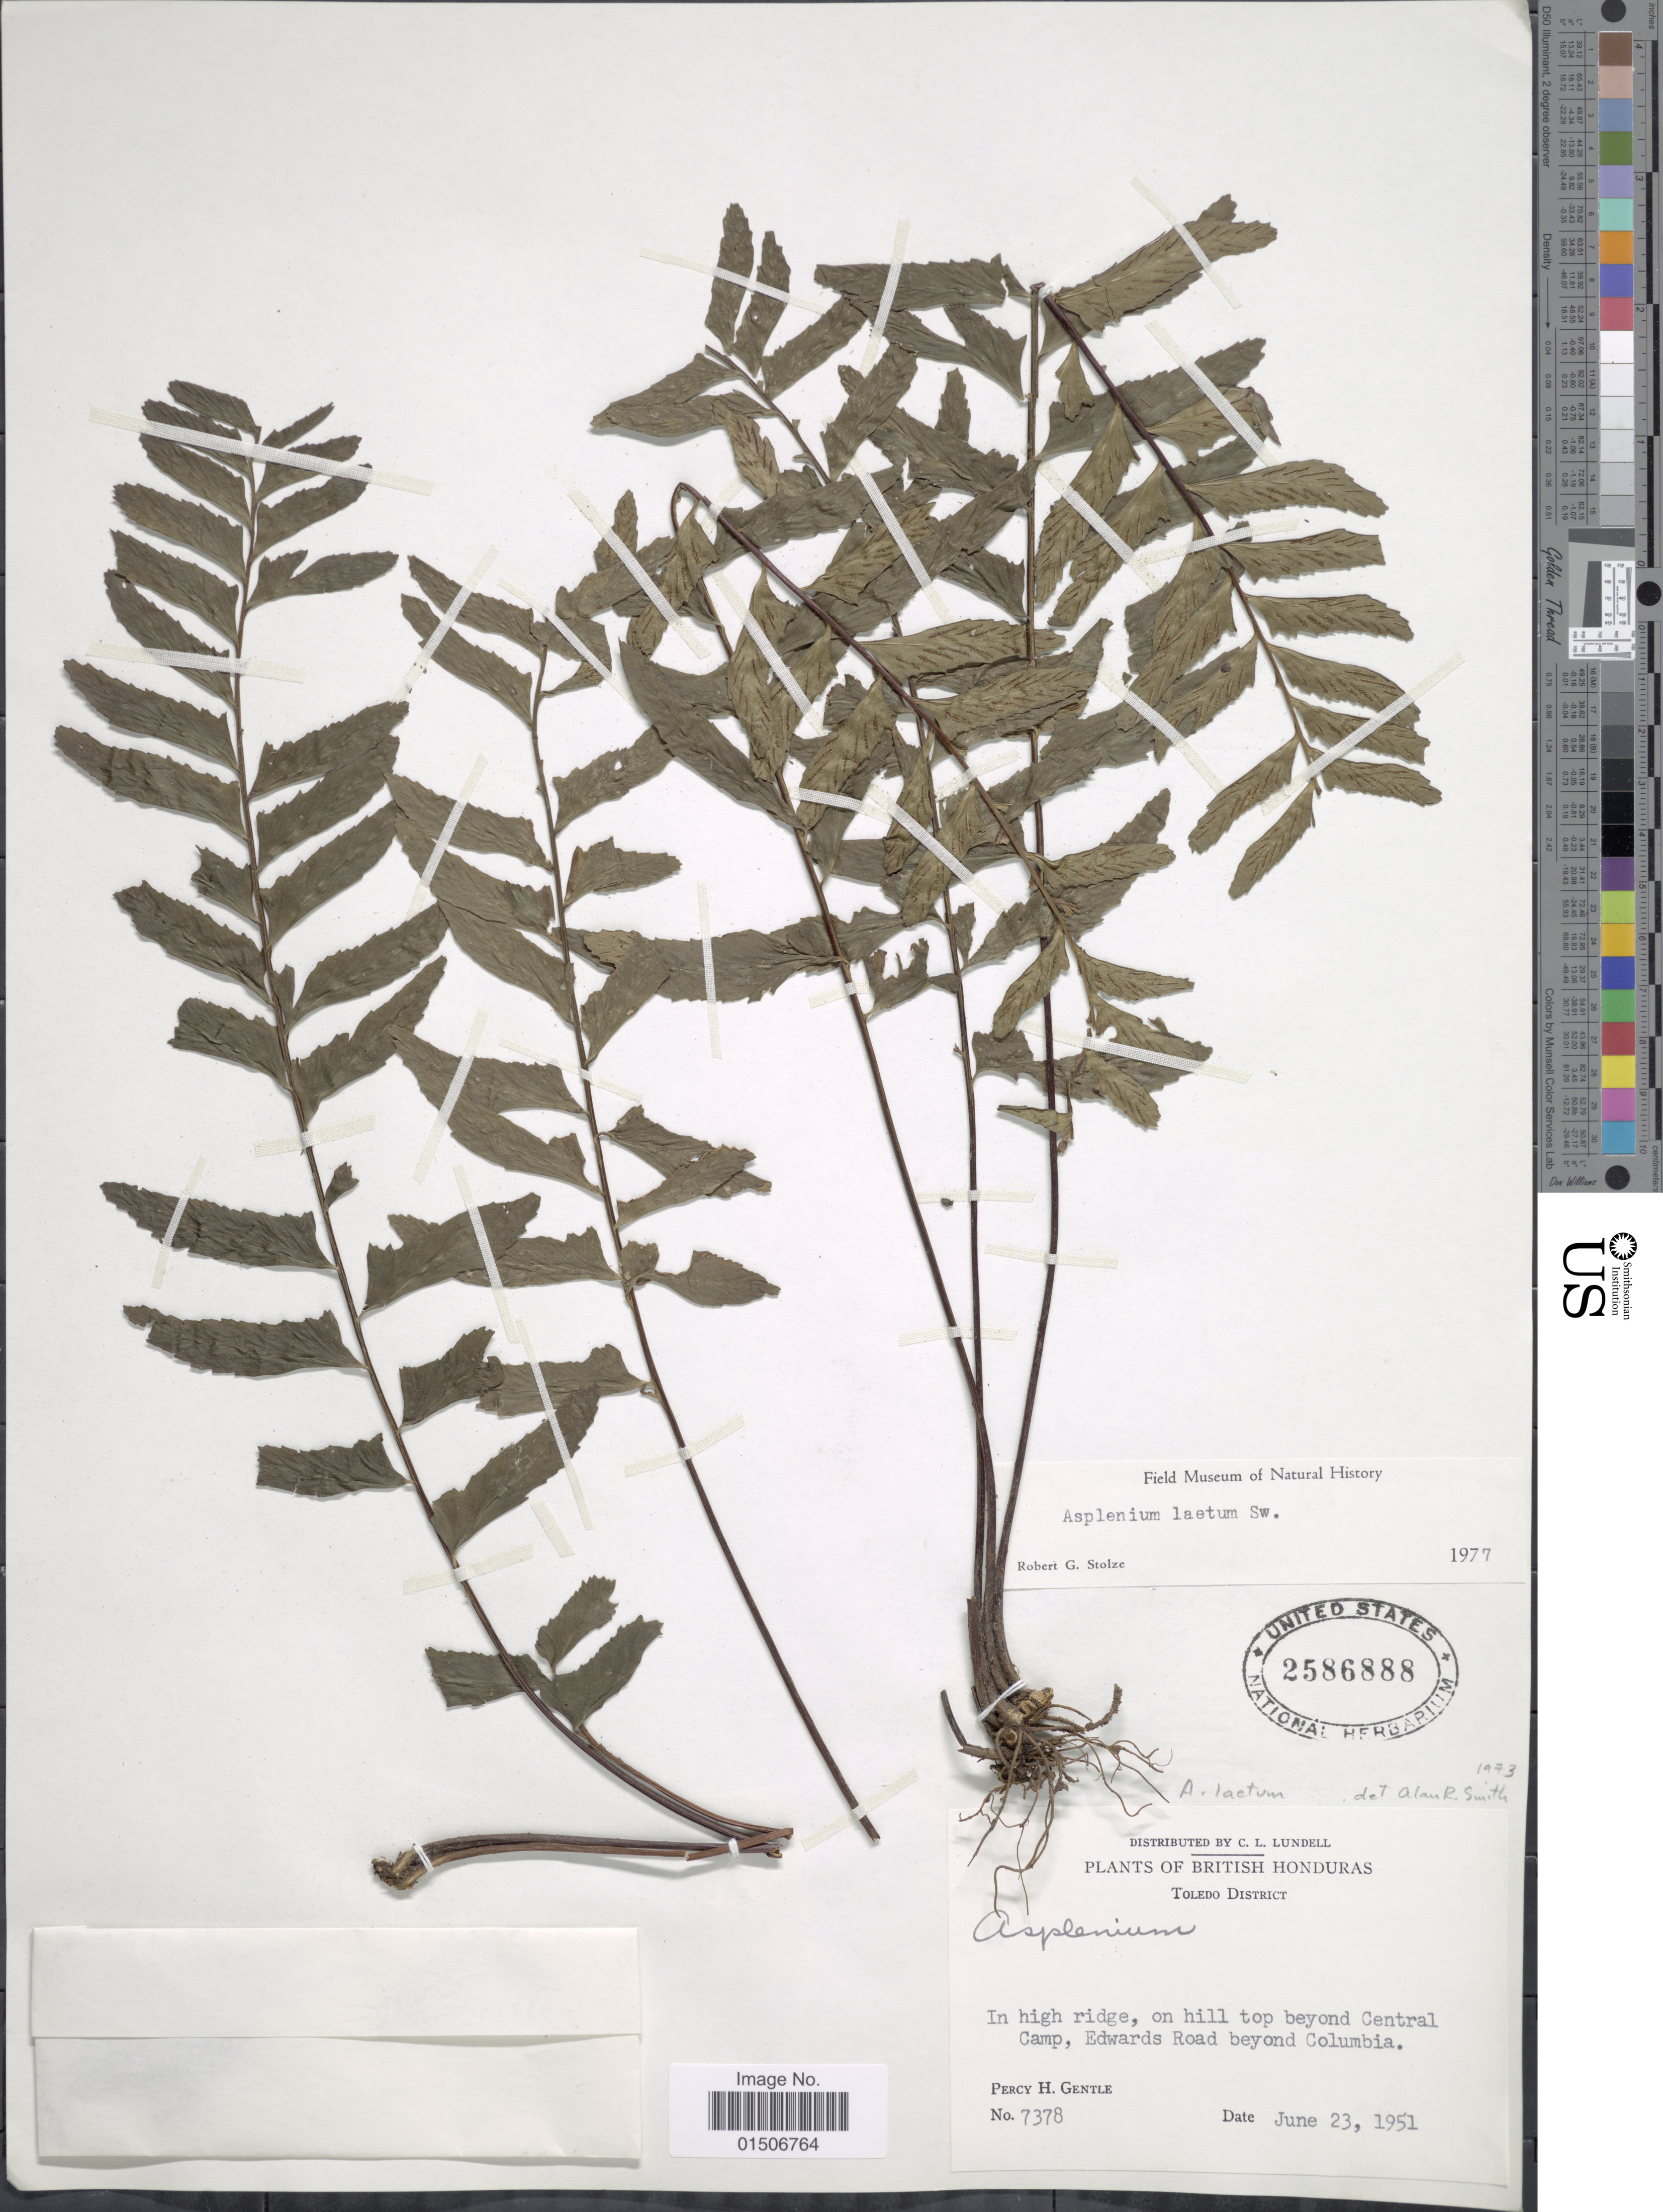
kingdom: Plantae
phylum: Tracheophyta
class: Polypodiopsida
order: Polypodiales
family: Aspleniaceae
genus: Asplenium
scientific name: Asplenium laetum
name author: Sw.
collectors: P. H. Gentle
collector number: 7378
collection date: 1951-06-23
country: Belize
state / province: Toledo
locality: British Honduras, Toledo District, In high ridge, on hill top beyond Central Camp, Edwards Road beyond Columbia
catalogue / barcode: US 2586888